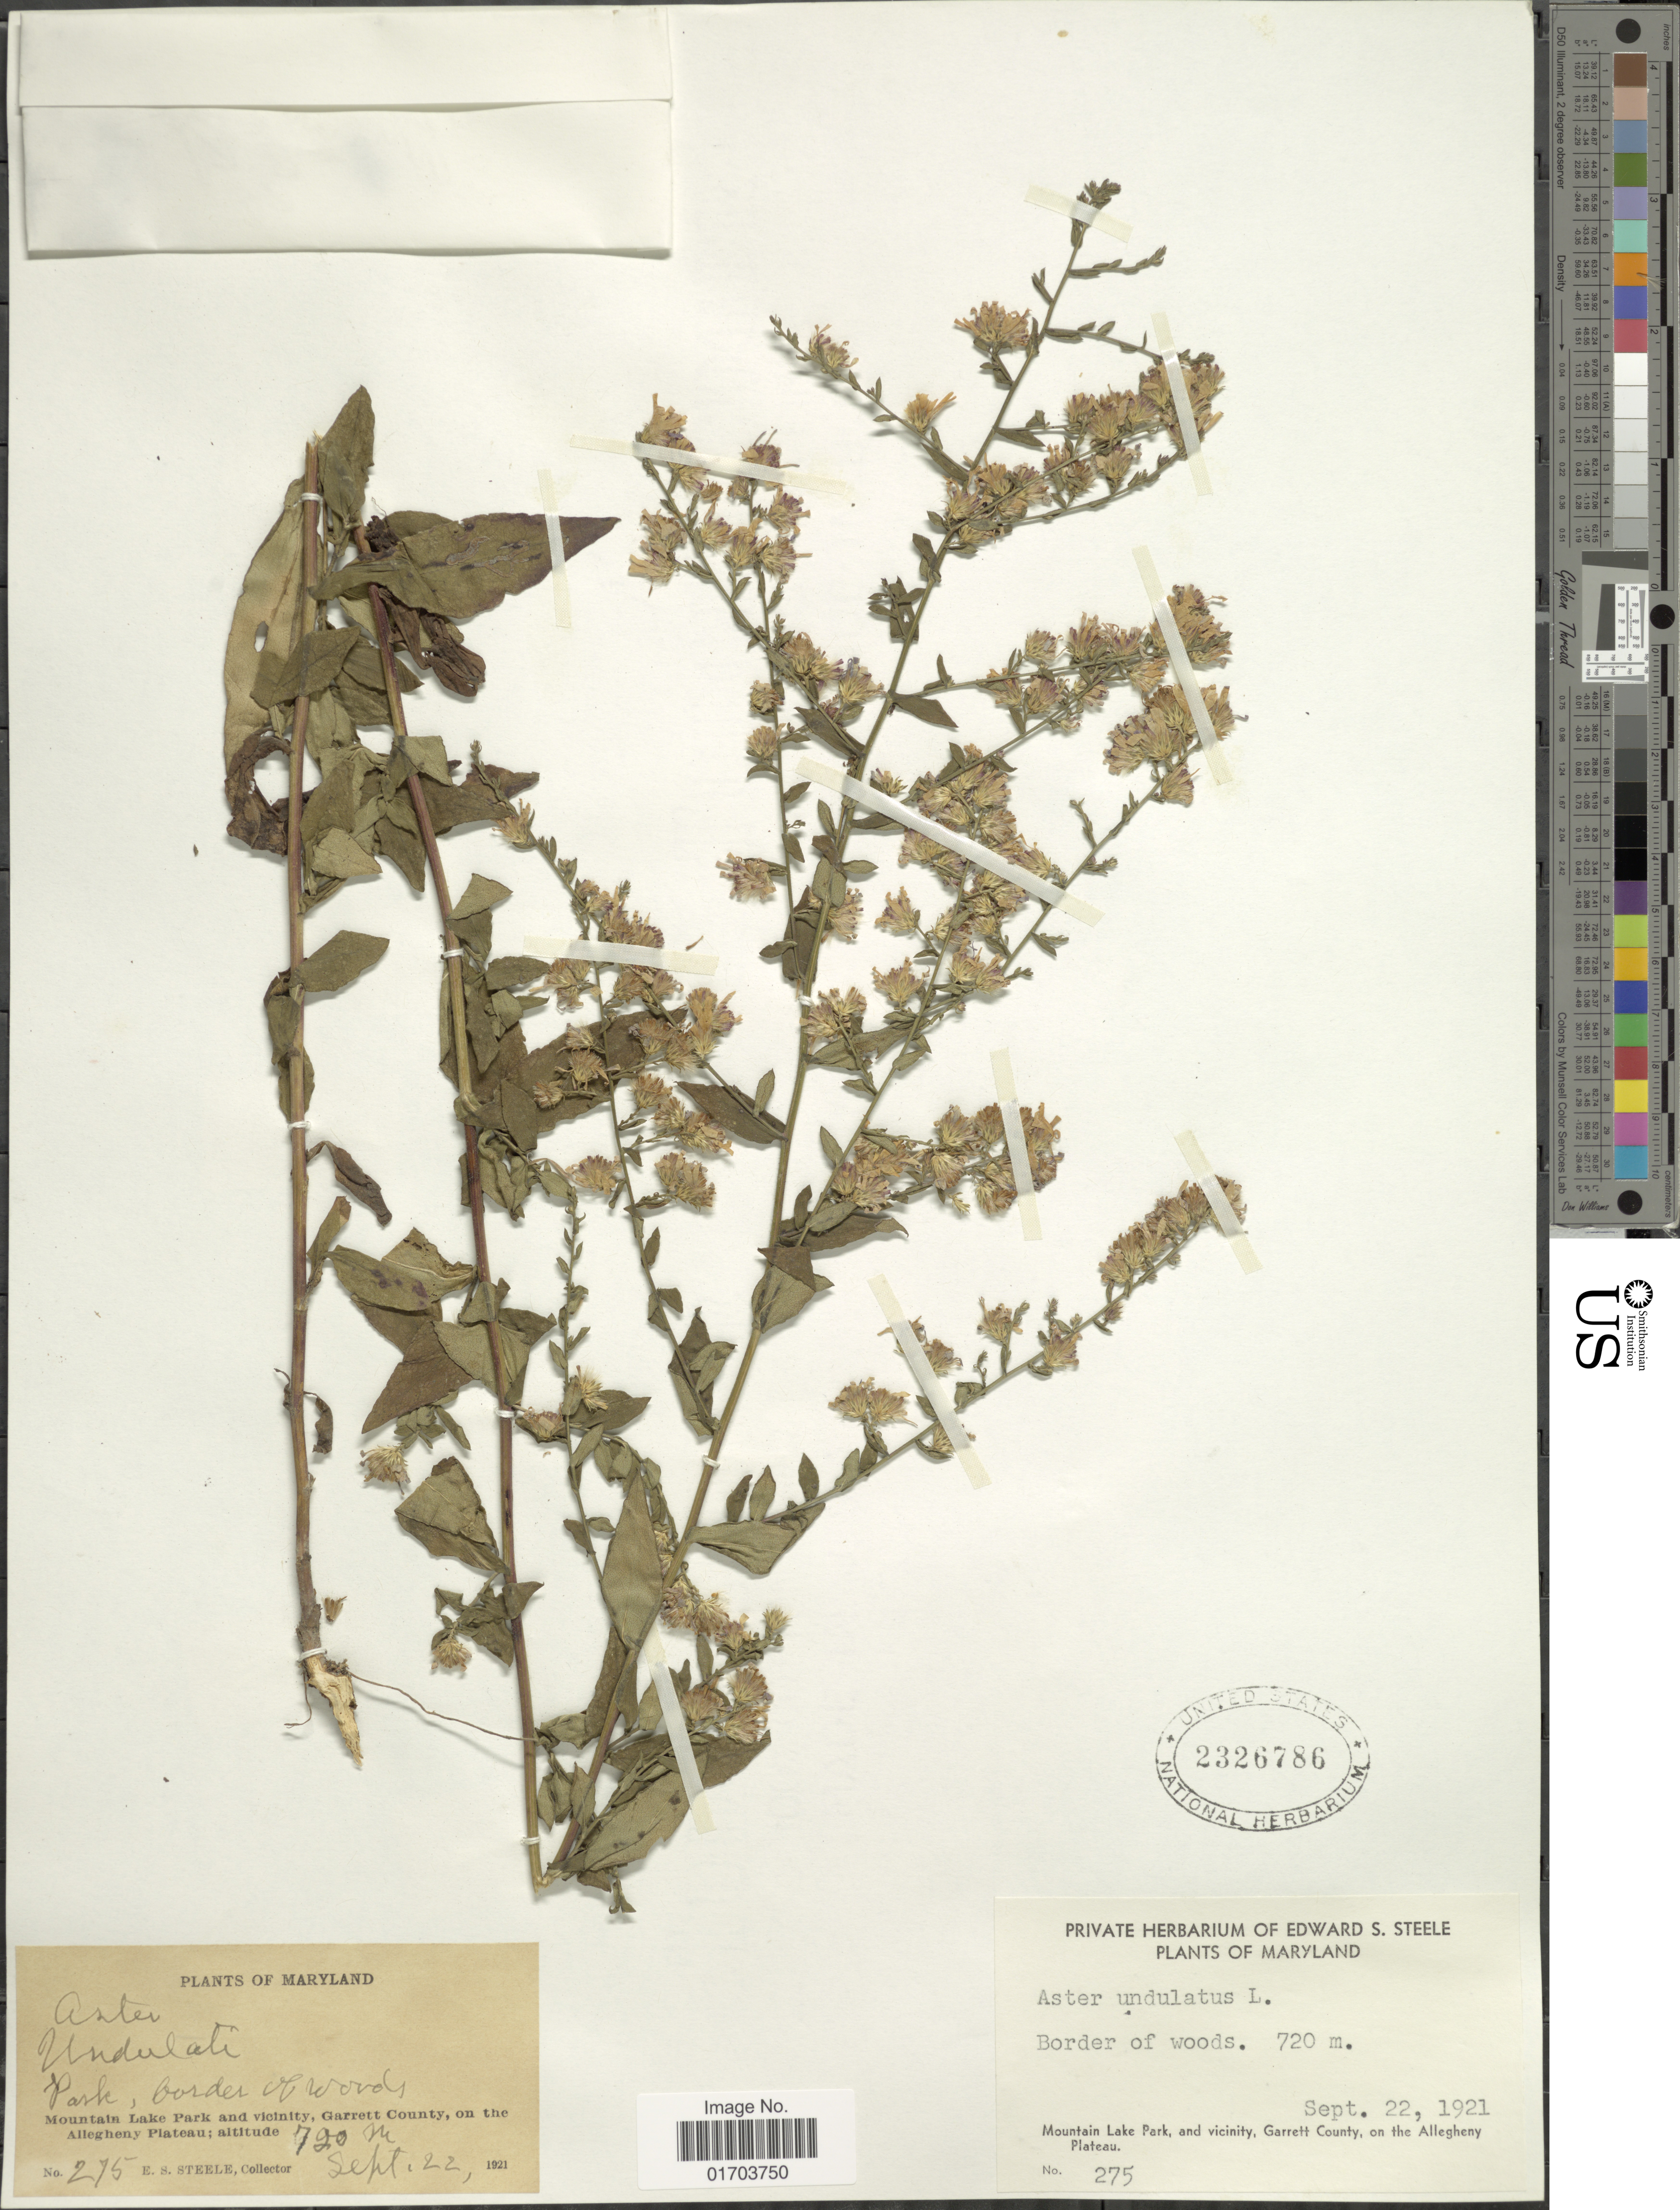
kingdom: Plantae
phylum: Tracheophyta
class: Magnoliopsida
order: Asterales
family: Asteraceae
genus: Symphyotrichum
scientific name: Symphyotrichum undulatum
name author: (L.) G.L. Nesom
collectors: E. Steele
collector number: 275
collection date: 1921-09-22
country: United States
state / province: Maryland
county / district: Garrett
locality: Park, border of woods, Mountain Lake Park, and vicinity, Garrett County, on the Allegheny Plateau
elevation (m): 720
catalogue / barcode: US 2326786